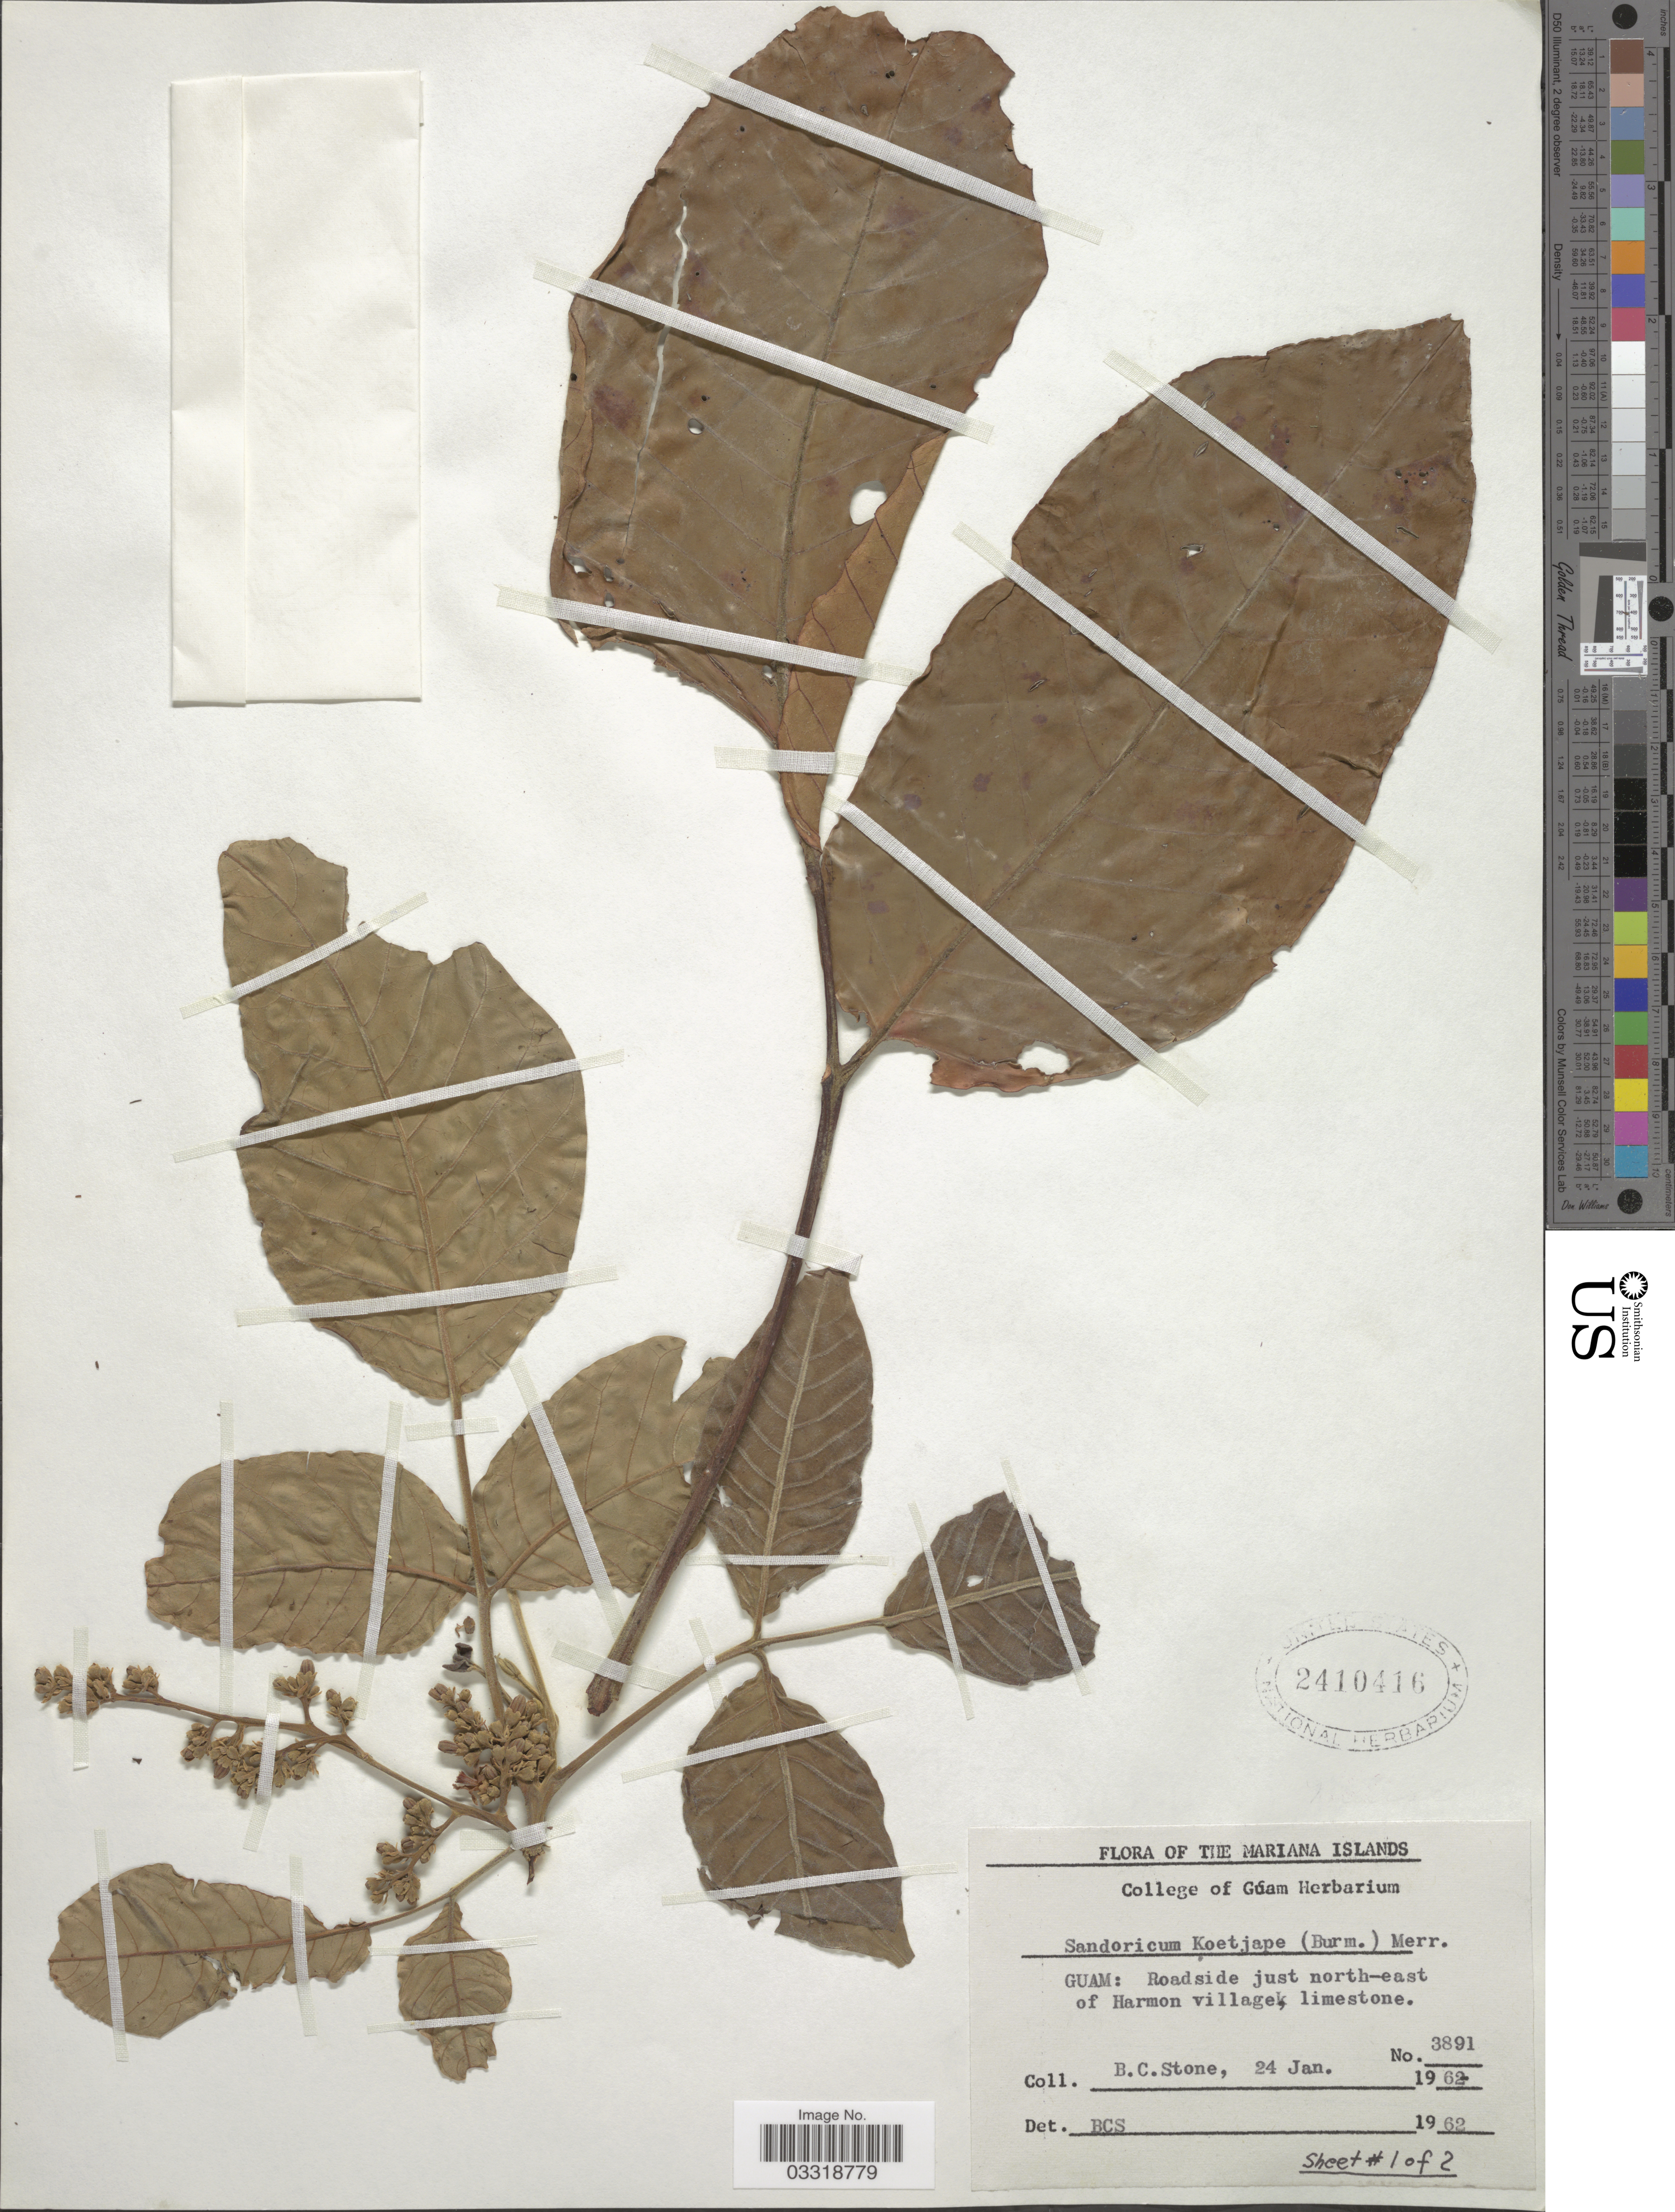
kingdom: Plantae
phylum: Tracheophyta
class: Magnoliopsida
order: Sapindales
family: Meliaceae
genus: Sandoricum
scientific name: Sandoricum koetjape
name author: (Burm. f.) Merr.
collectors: B. C. Stone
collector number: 3891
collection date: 1962-01-24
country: Guam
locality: The Mariana Islands. Roadside just north-east of Harmon village.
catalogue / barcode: US 2410416